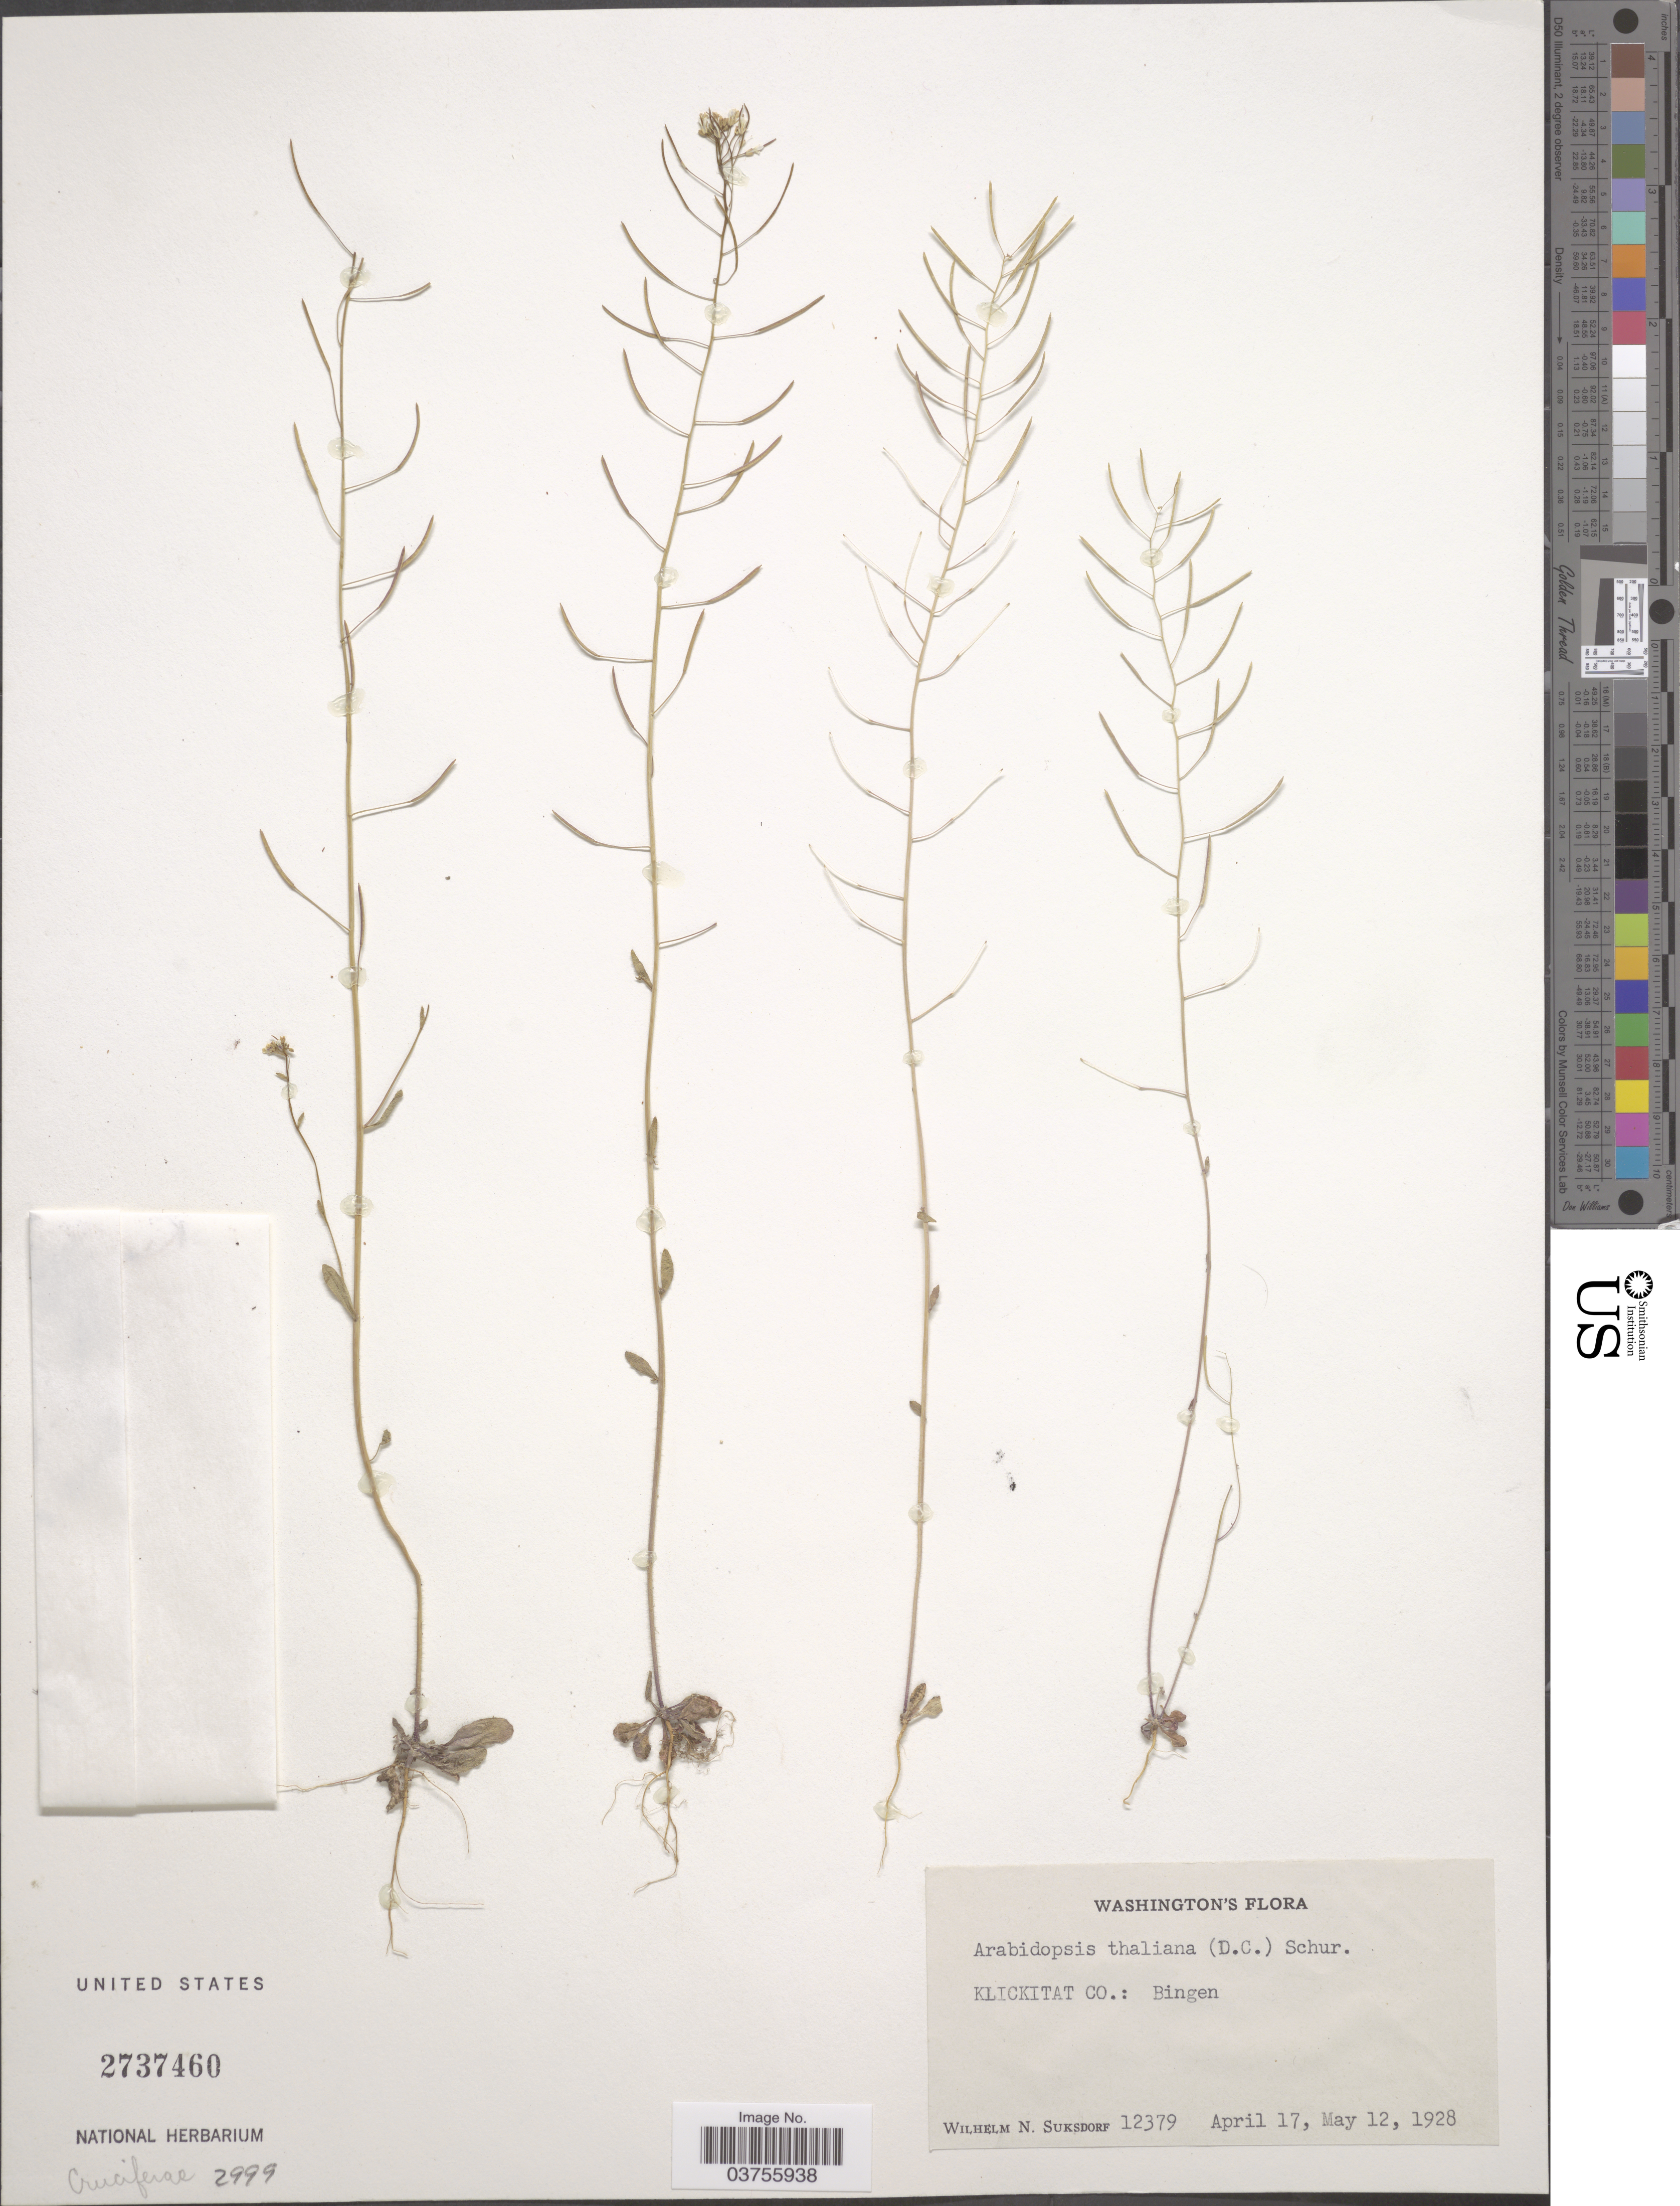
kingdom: Plantae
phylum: Tracheophyta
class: Magnoliopsida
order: Brassicales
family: Brassicaceae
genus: Arabidopsis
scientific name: Arabidopsis thaliana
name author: (L.) Heynh.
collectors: W. N. Suksdorf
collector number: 12379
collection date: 1928-05-12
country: United States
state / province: Washington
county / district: Klickitat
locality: Klickitat Co.: Bingen.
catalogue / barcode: US 2737460